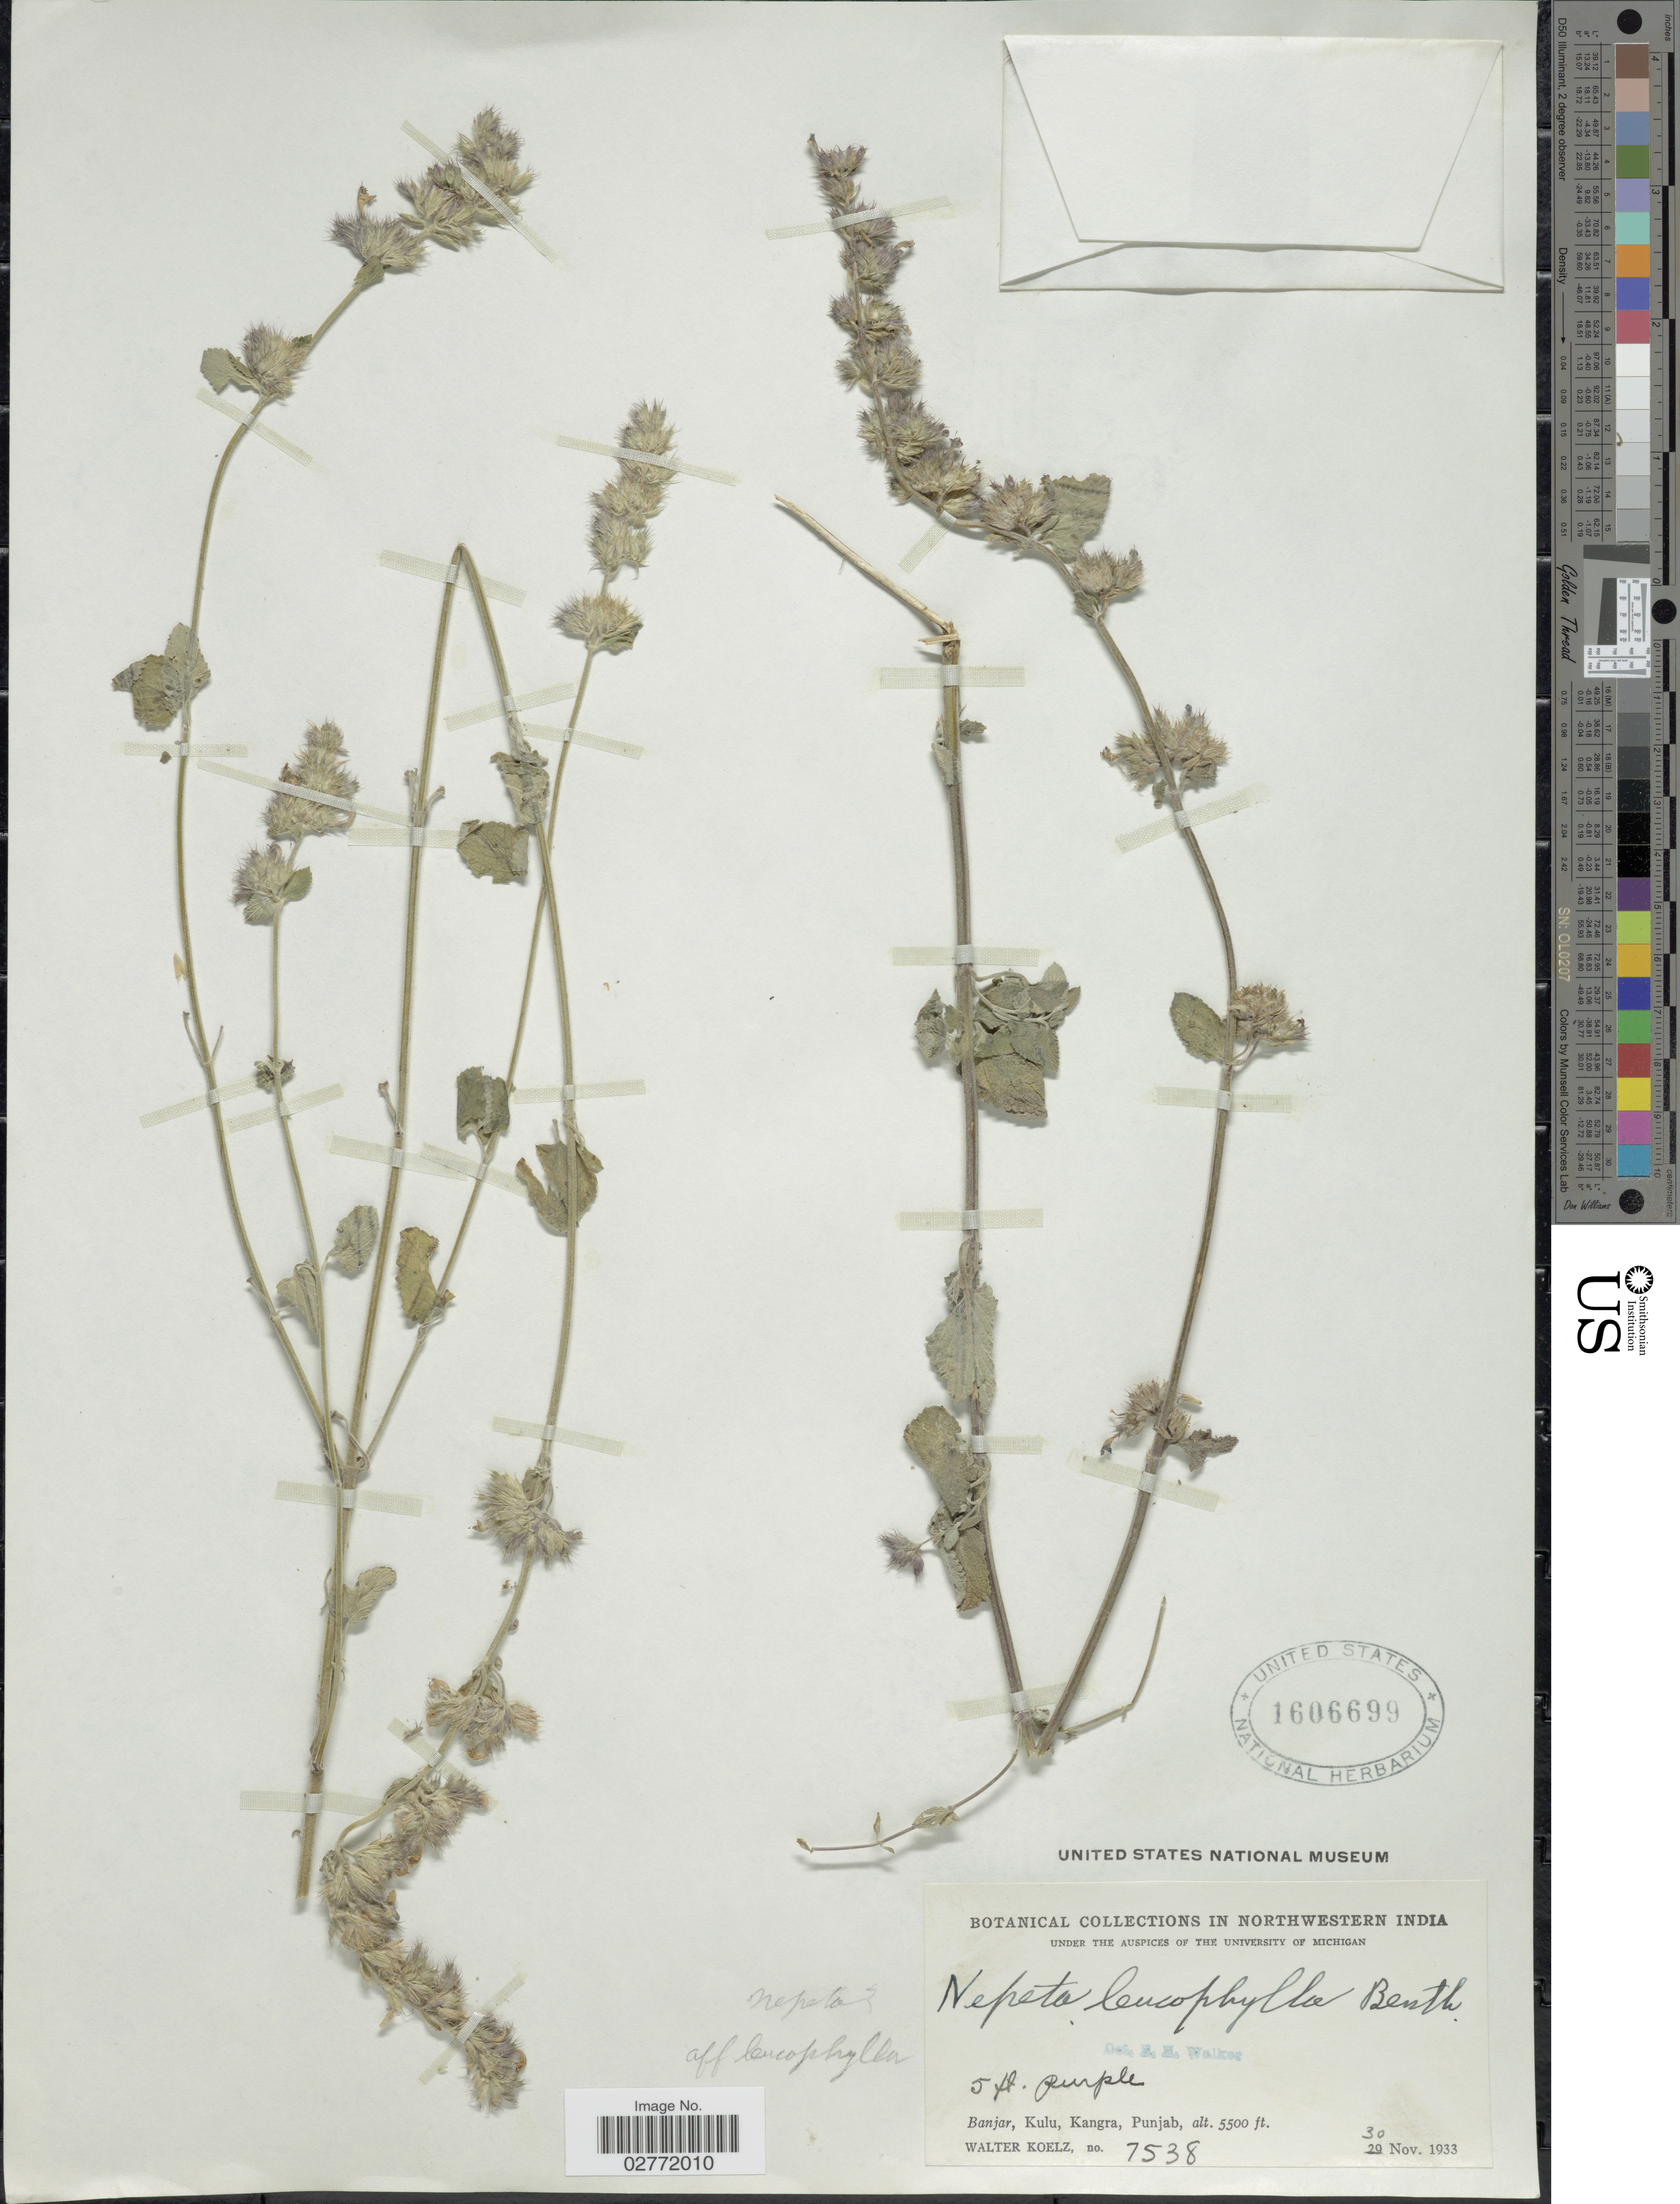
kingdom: Plantae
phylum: Tracheophyta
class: Magnoliopsida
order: Lamiales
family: Lamiaceae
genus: Nepeta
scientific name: Nepeta leucophylla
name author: Benth.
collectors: W. N. Koelz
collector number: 7538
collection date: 1933-11-30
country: India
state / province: Punjab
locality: Northwestern India, Banjar, Kulu, Kangra.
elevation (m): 1676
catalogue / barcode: US 1606699